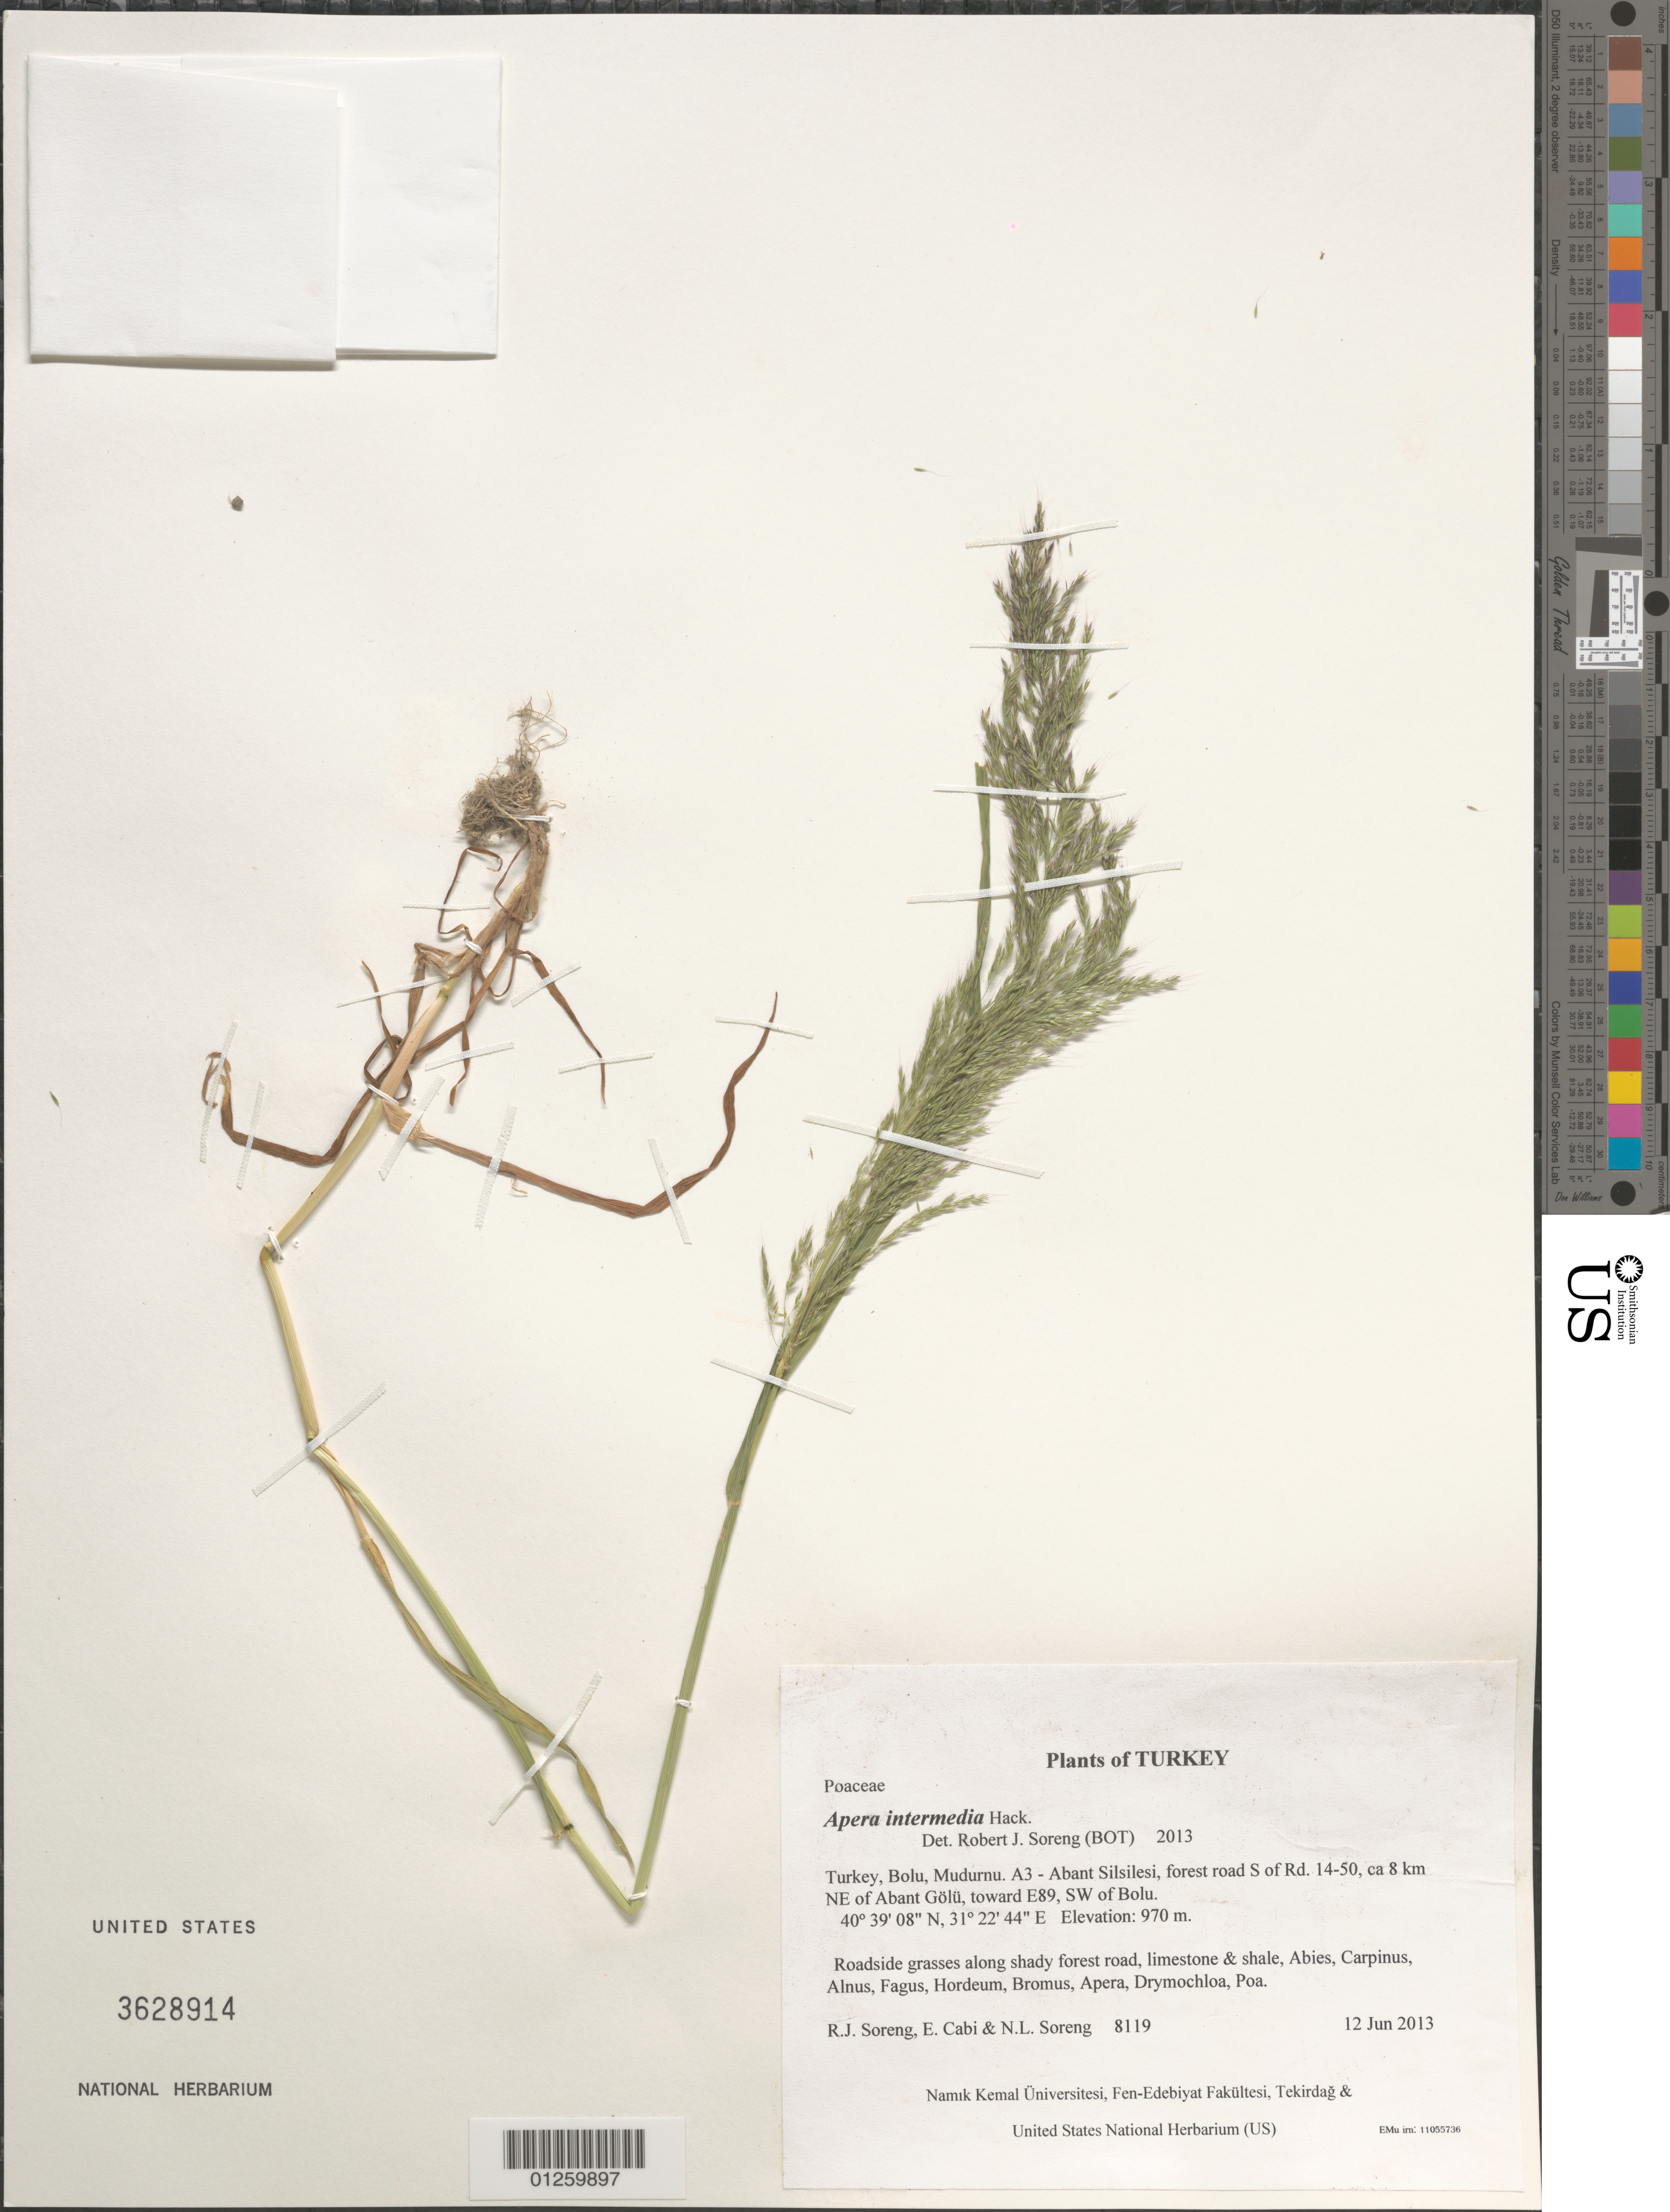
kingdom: Plantae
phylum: Tracheophyta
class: Liliopsida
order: Poales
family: Poaceae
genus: Apera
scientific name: Apera intermedia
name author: Hack.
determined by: Soreng, Robert J., Research Associate (BOT), Smithsonian Institution - National Museum of Natural History (UNITED STATES)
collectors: R. J. Soreng, E. Cabi & N. L. Soreng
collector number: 8119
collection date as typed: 2013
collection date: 2013-06-12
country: Turkey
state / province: Bolu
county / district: Mudurnu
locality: A3 - Abant Silsilesi, forest road S of Rd. 14-50, ca 8 km NE of Abant Gölü, toward E89, SW of Bolu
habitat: Roadside grasses along shady forest road, limestone & shale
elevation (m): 970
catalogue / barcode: US 3628914